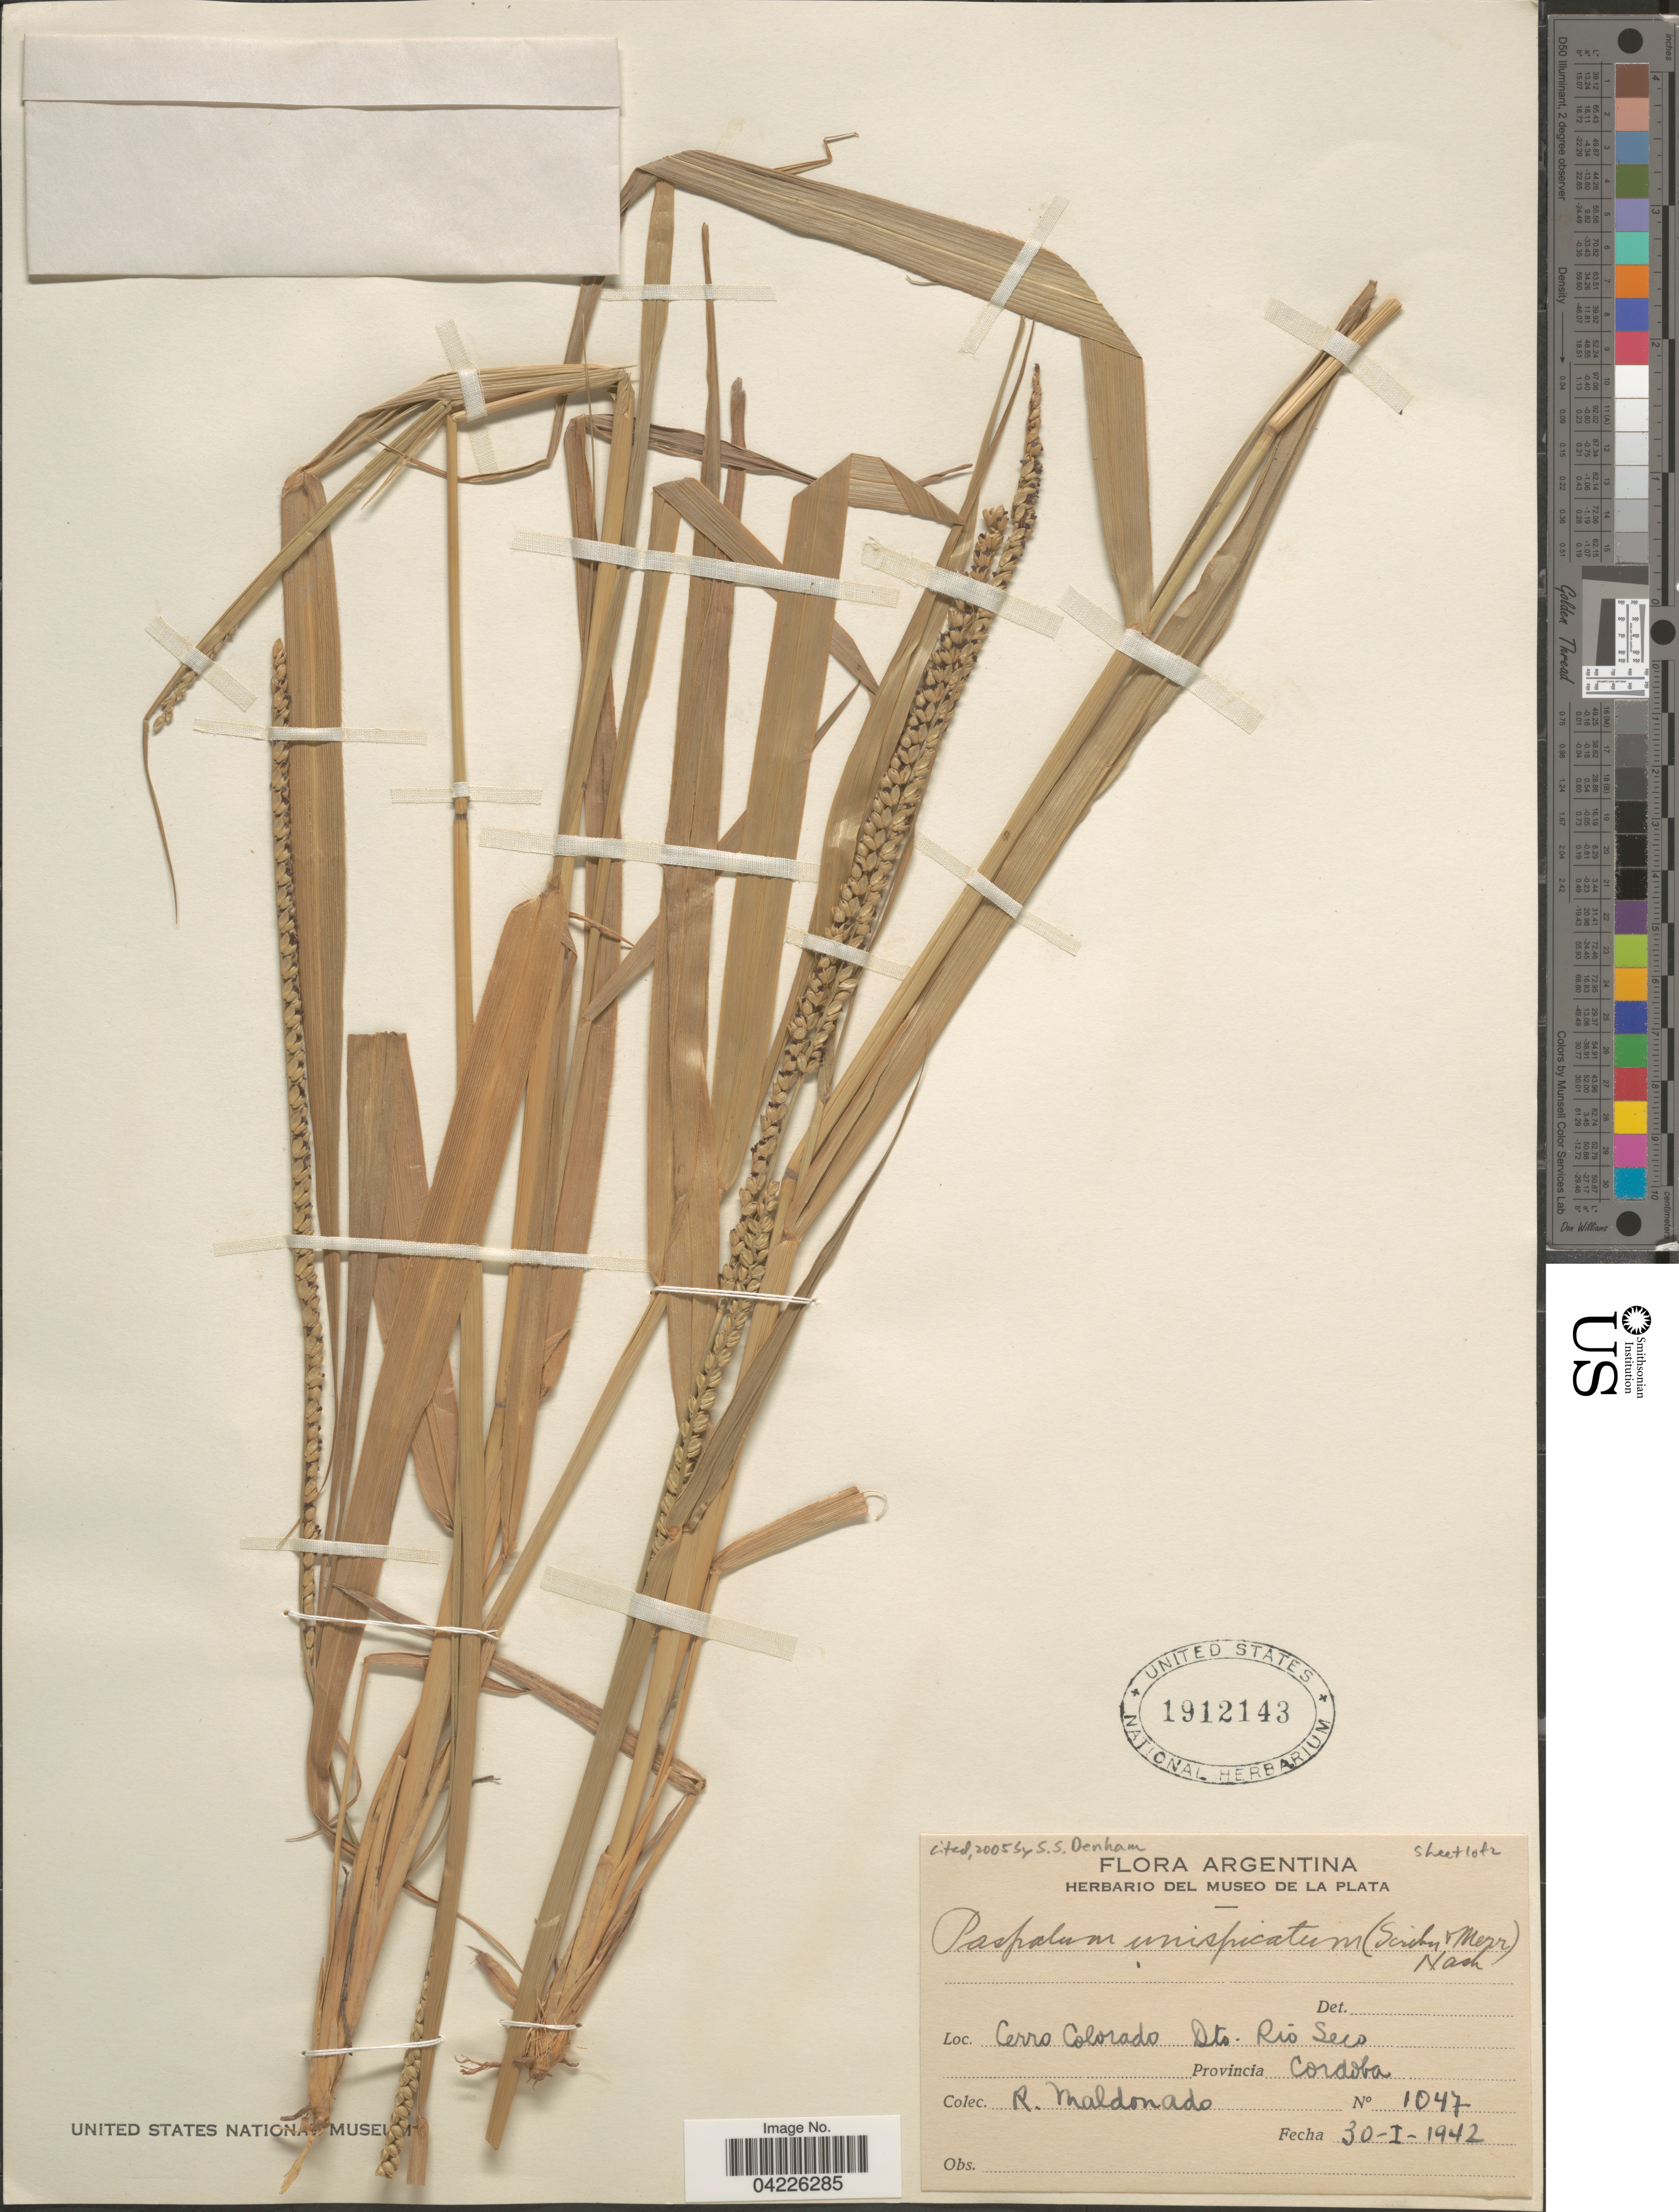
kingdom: Plantae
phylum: Tracheophyta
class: Liliopsida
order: Poales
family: Poaceae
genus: Paspalum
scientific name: Paspalum unispicatum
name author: (Scribn. & Merr.) Nash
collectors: R. Maldonado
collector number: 1047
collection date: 1942-01-30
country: Argentina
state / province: Cordoba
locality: Cerro Colorado Dto. Rio Seco.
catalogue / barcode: US 1912143